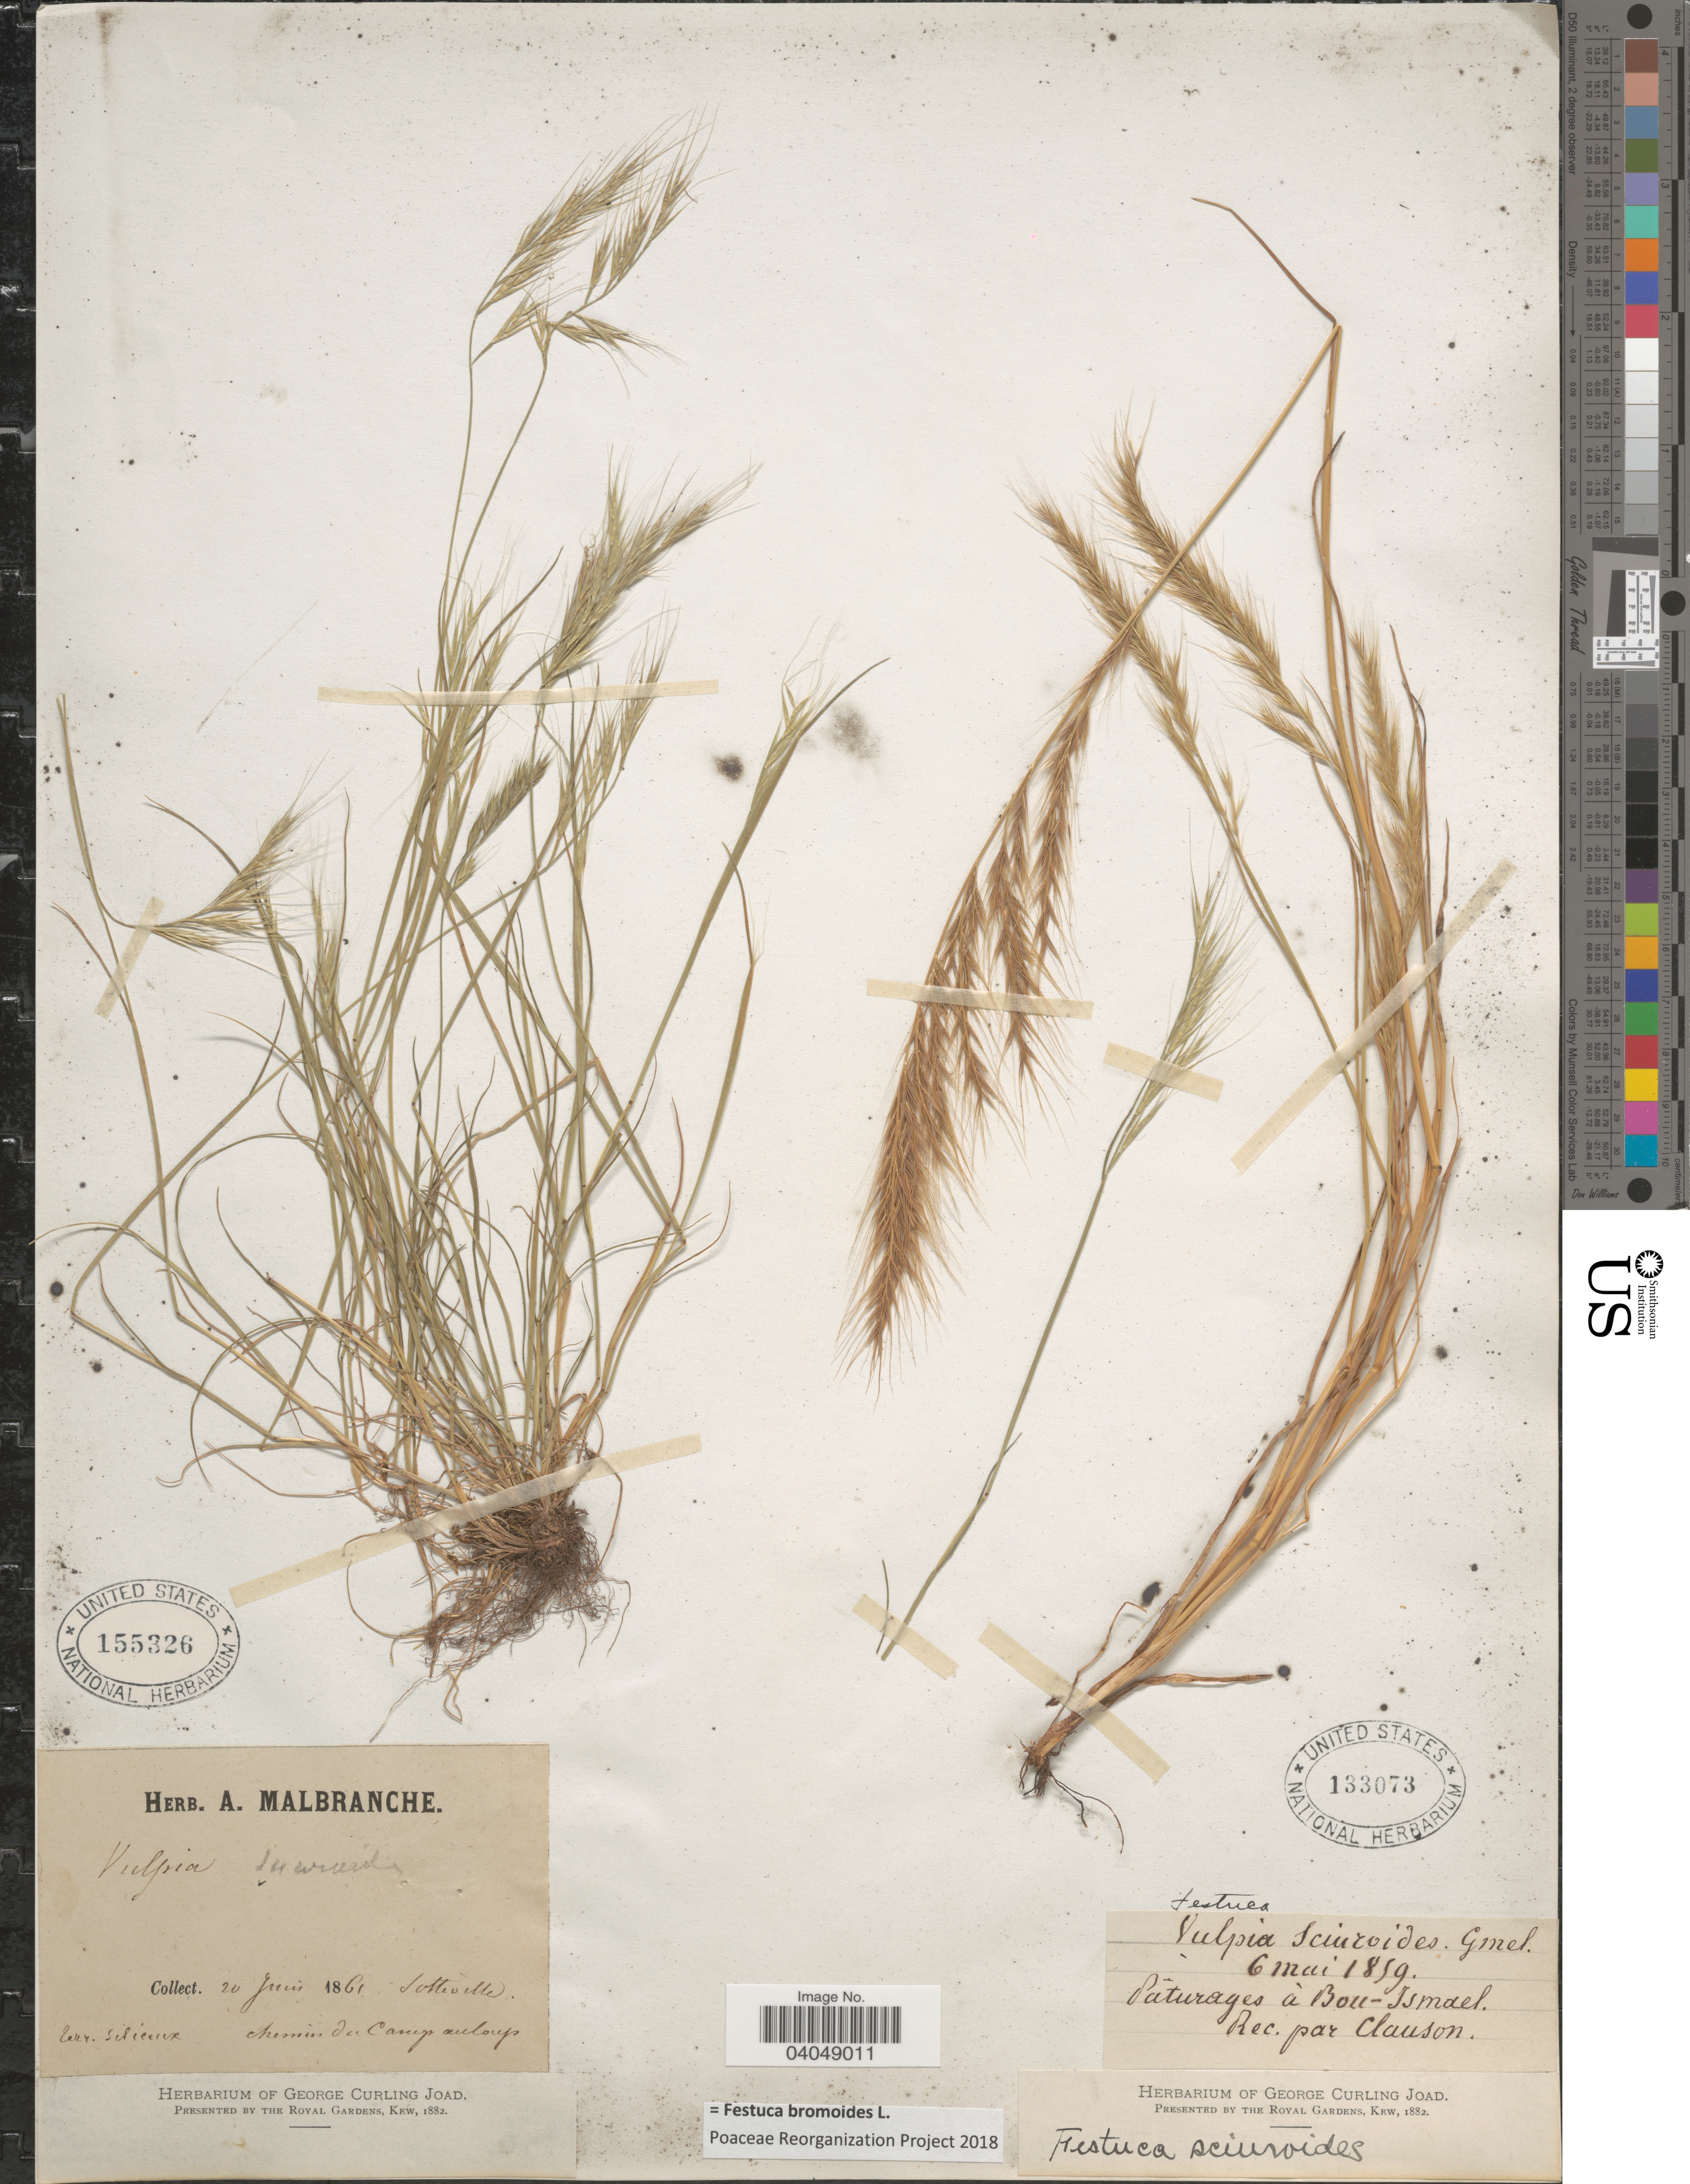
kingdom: Plantae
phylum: Tracheophyta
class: Liliopsida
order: Poales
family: Poaceae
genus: Festuca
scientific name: Festuca bromoides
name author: L.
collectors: Clauson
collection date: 1859-05-06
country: Algeria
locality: Pâturages à Bou-Ismael.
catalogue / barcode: US 133073-2